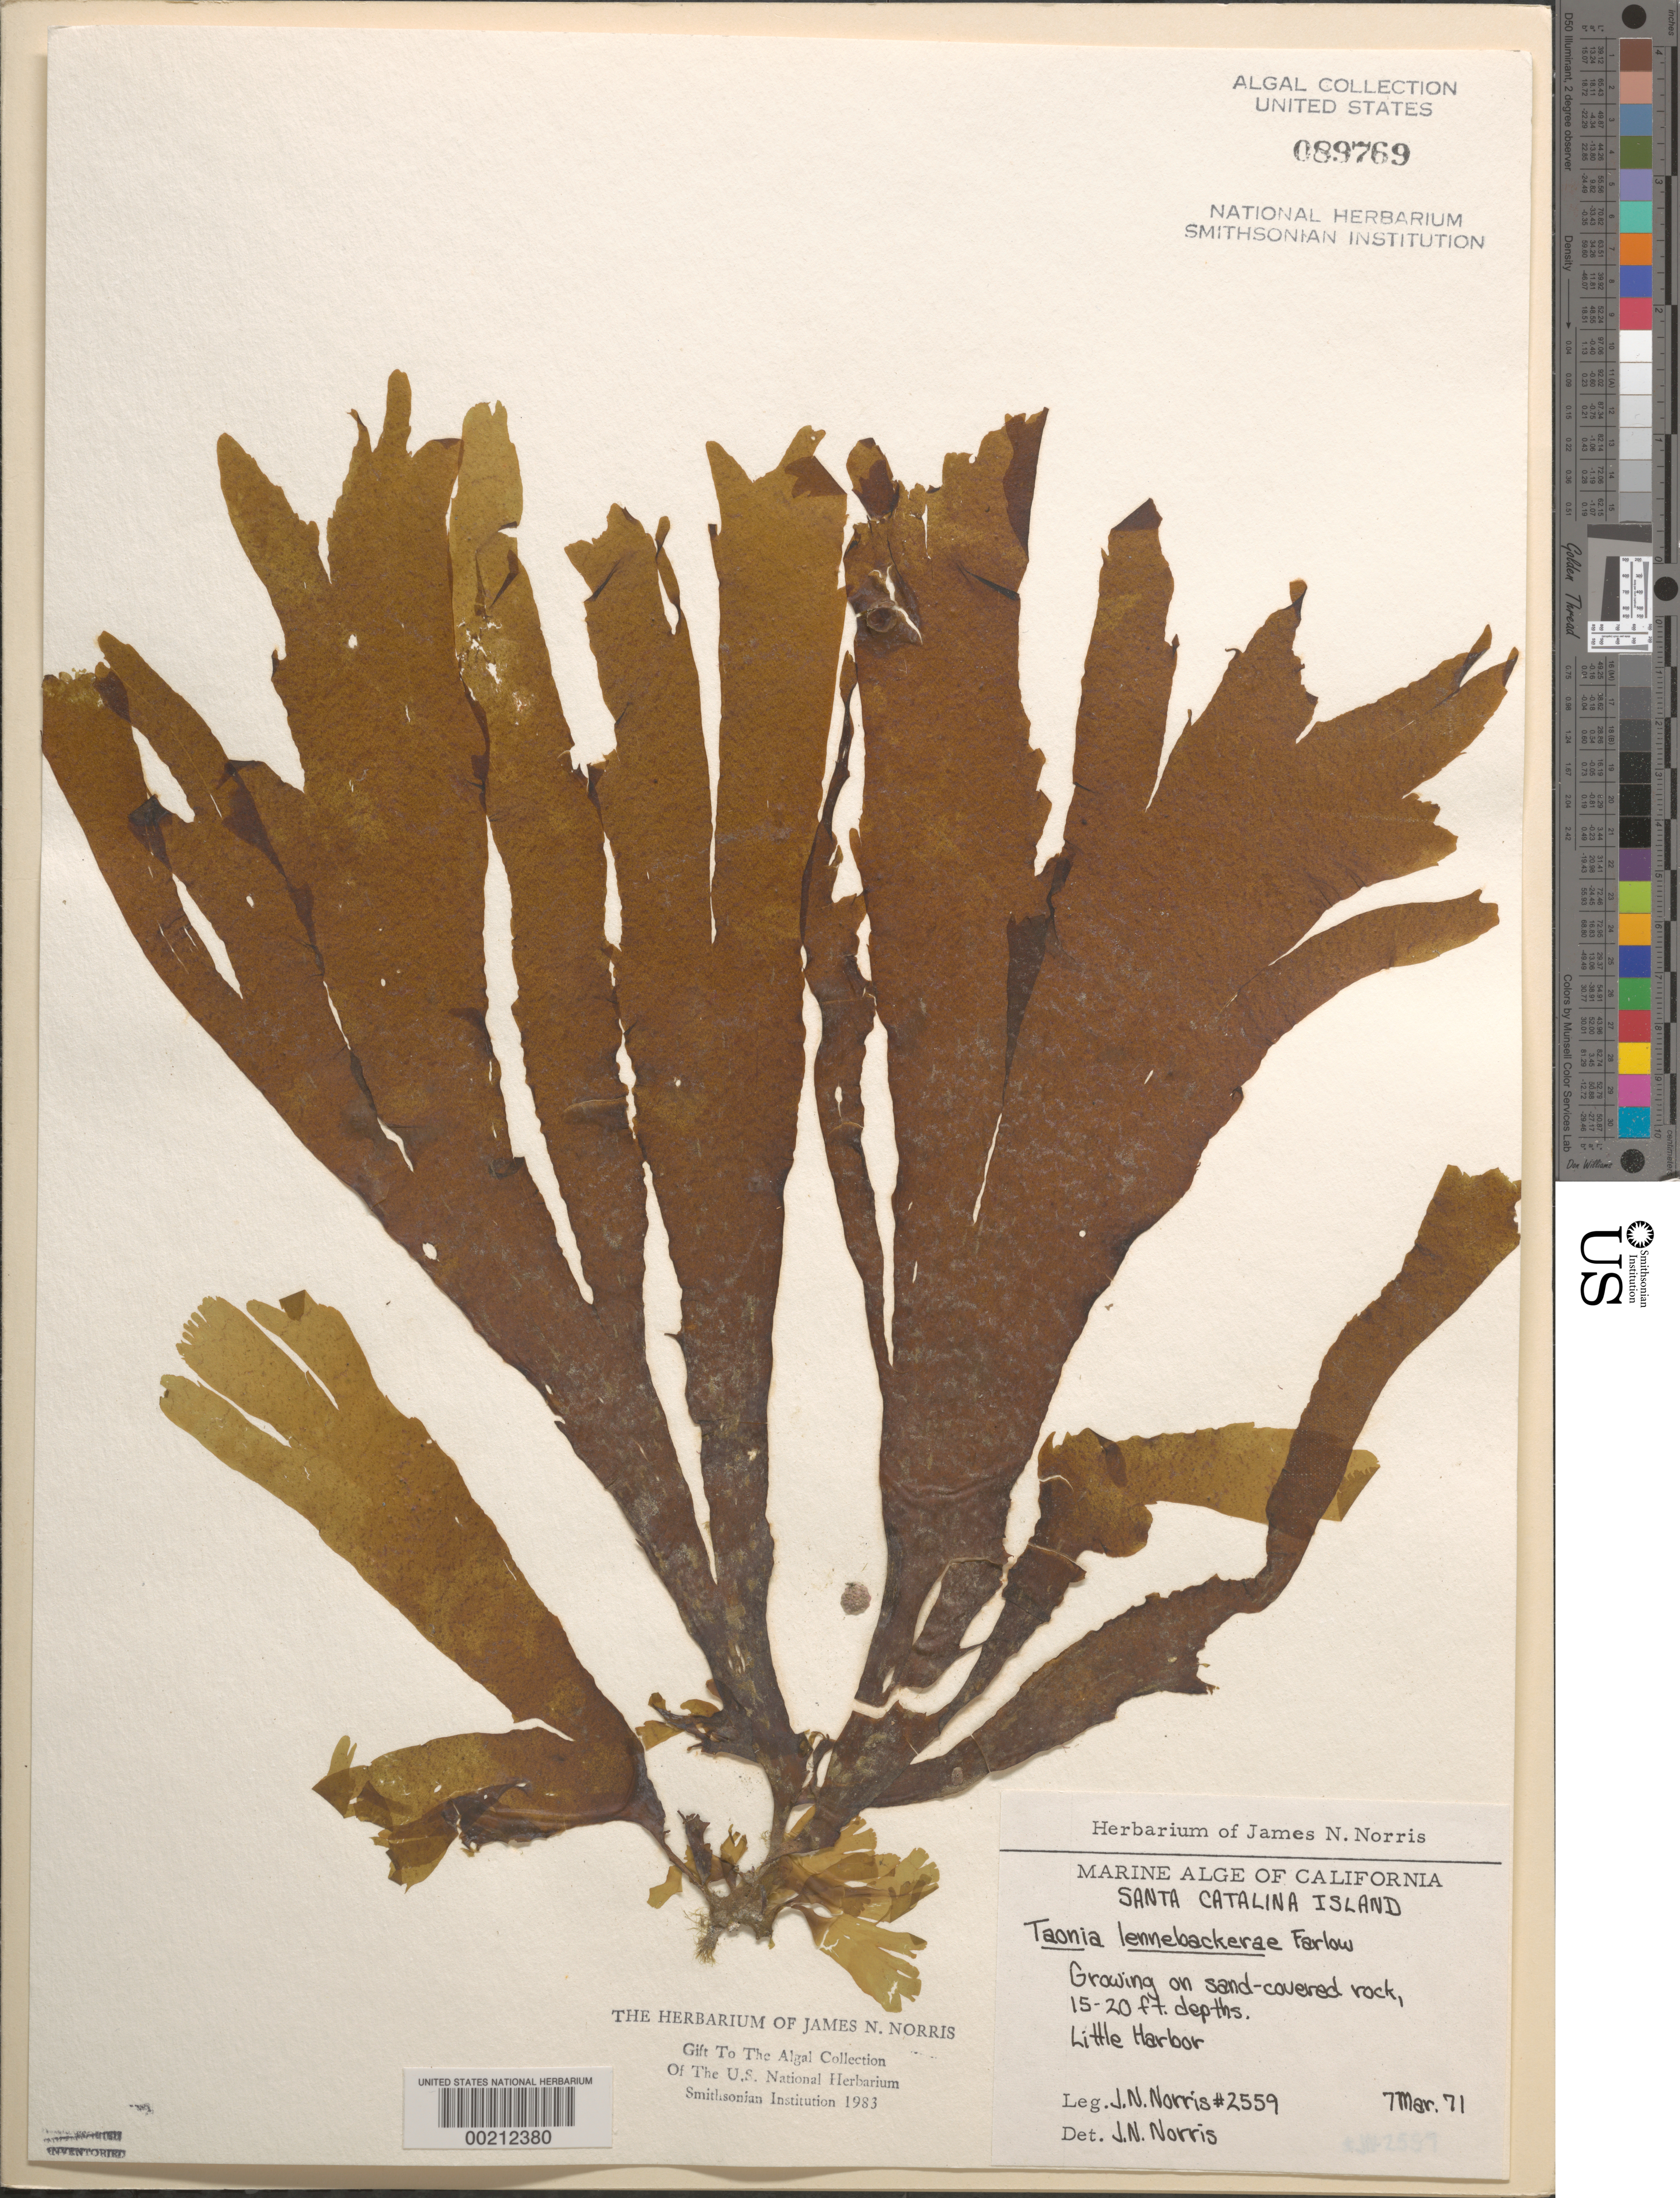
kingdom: Chromista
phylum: Ochrophyta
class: Phaeophyceae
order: Dictyotales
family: Dictyotaceae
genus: Taonia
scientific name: Taonia lennebackerae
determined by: Norris, James N.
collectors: J. N. Norris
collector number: JN-2559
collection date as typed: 07 Mar 1971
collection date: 1971-03-07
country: United States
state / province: California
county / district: Los Angeles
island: Santa Catalina Island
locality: Little Harbor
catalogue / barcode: US 89769